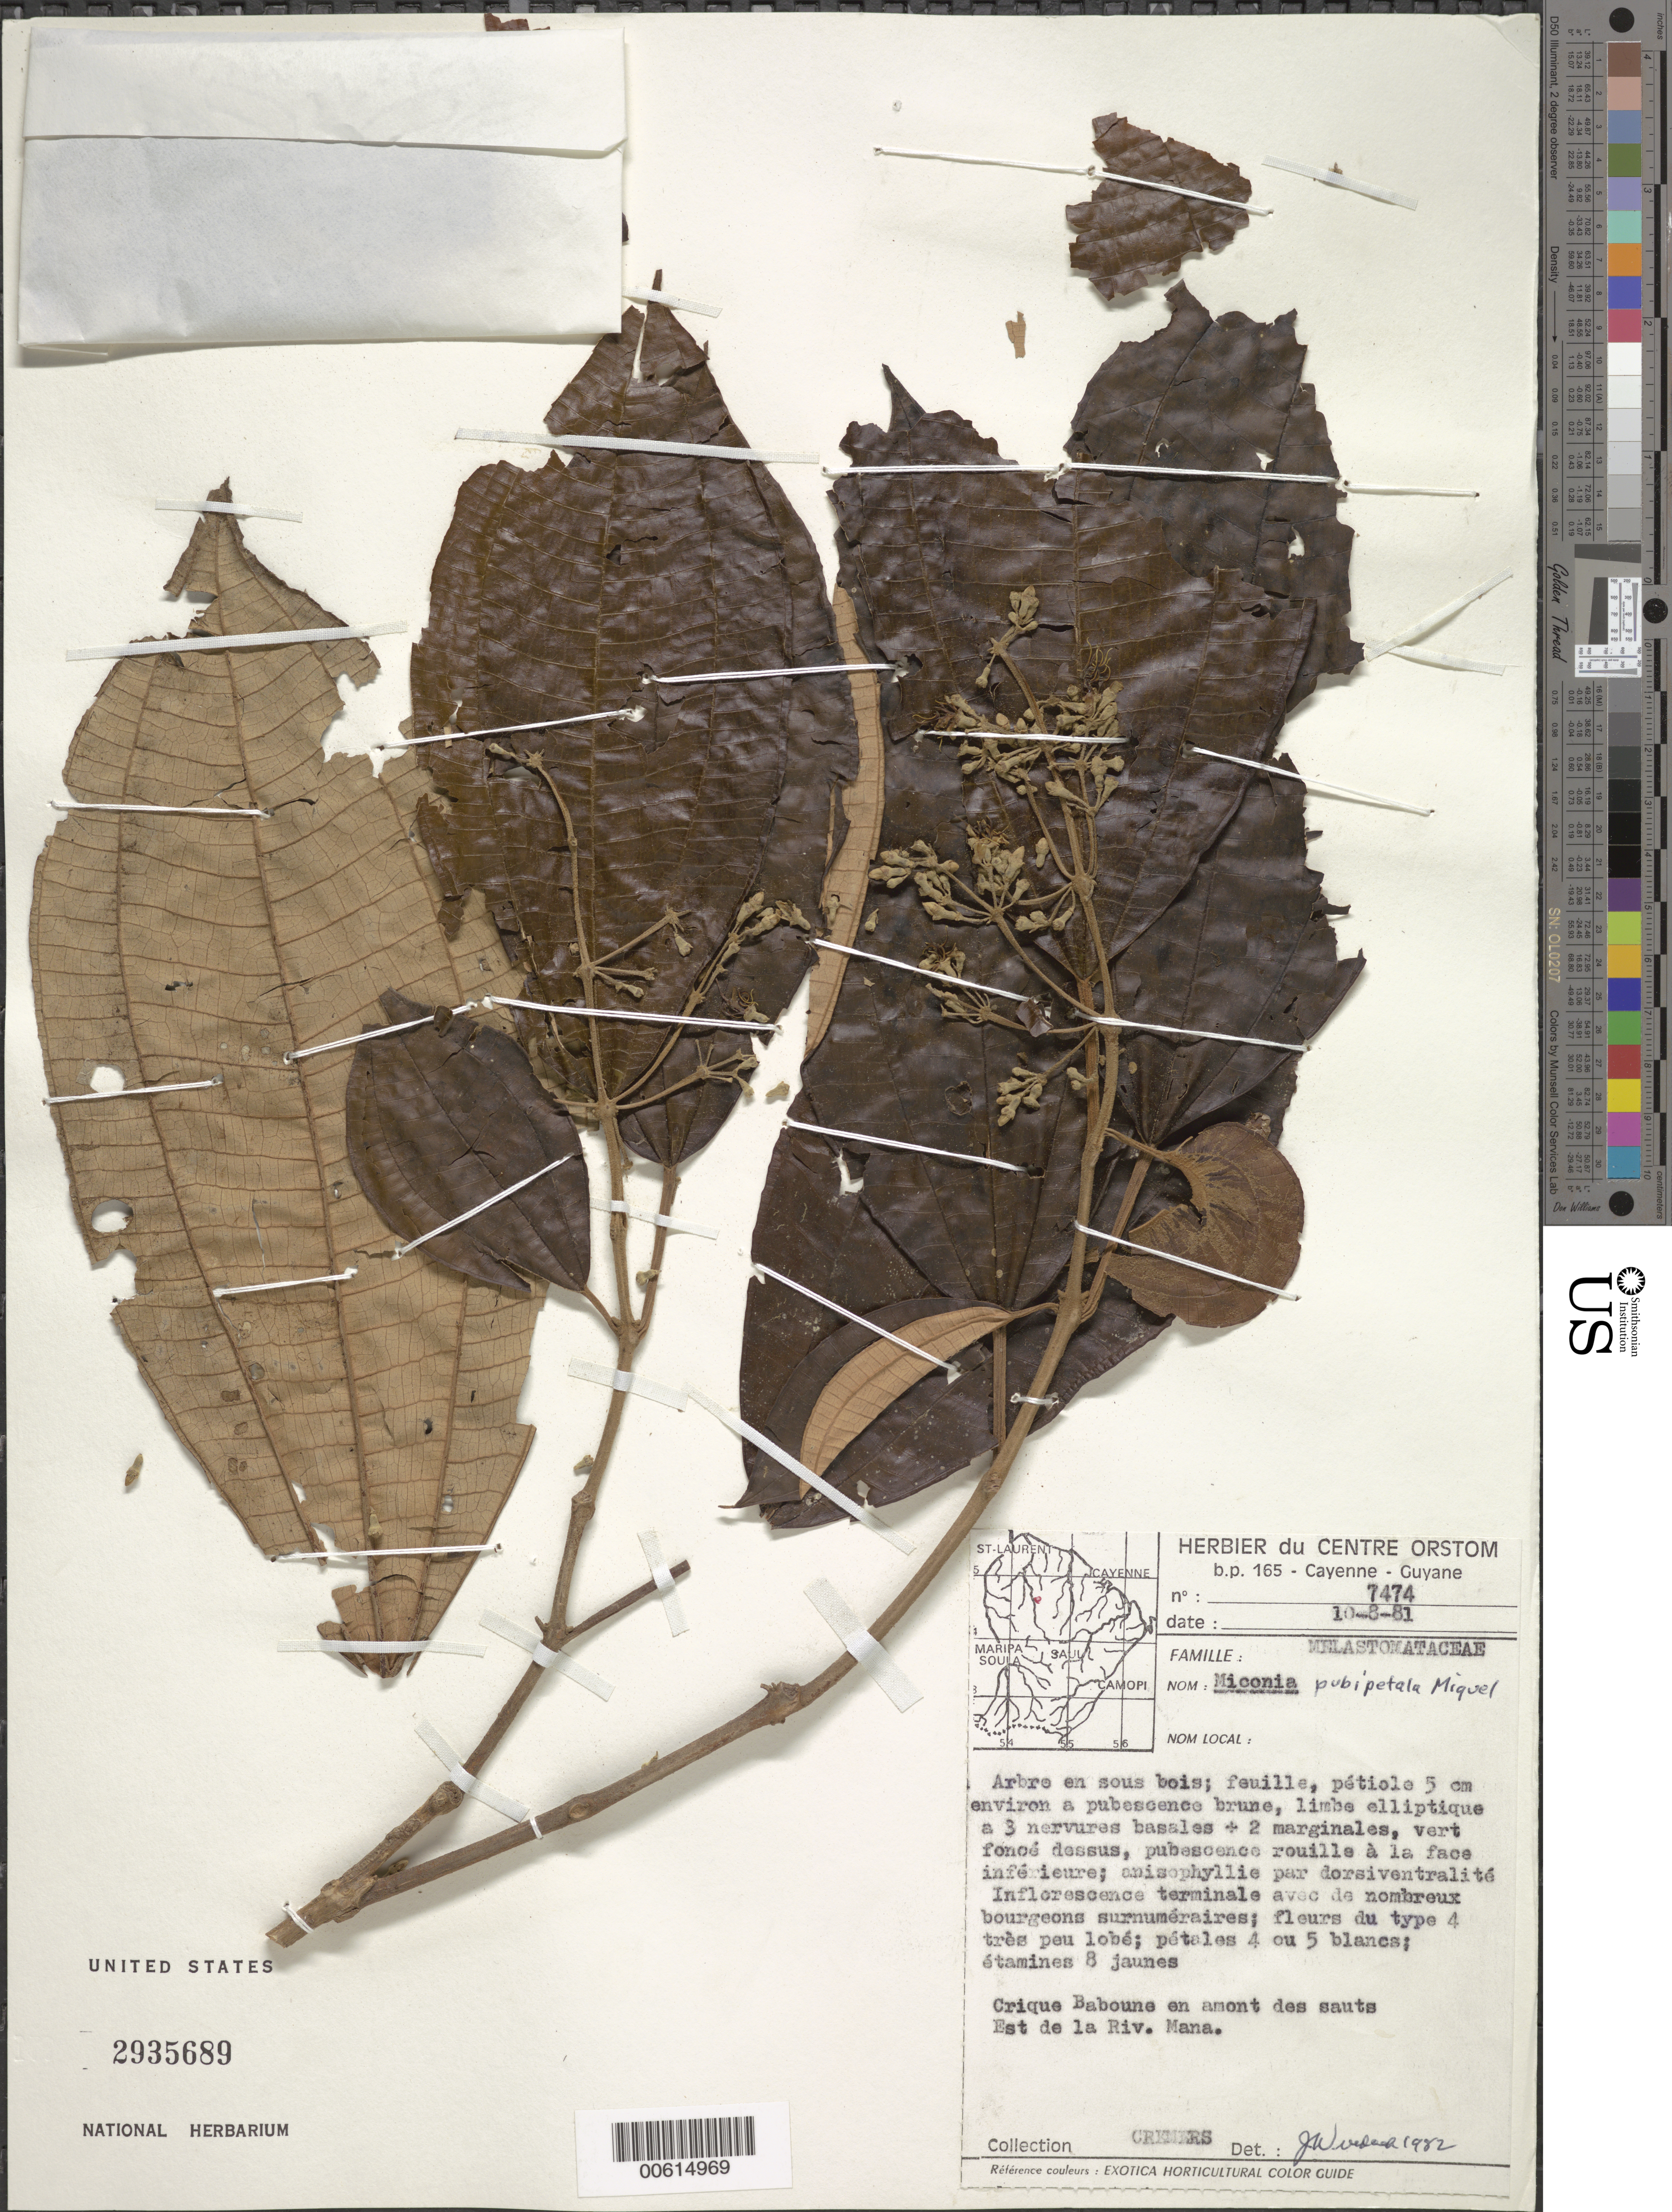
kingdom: Plantae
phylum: Tracheophyta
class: Magnoliopsida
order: Myrtales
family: Melastomataceae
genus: Miconia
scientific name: Miconia pubipetala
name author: Miq.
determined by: Wurdack, John J., (US), US (UNITED STATES)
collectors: G. Cremers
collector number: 7474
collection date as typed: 10-Aug-81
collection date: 1981-08-10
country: French Guiana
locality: Crique Baboune, en amont des sauts, afluent à l'est de la Riv. Mana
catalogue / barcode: US 2935689